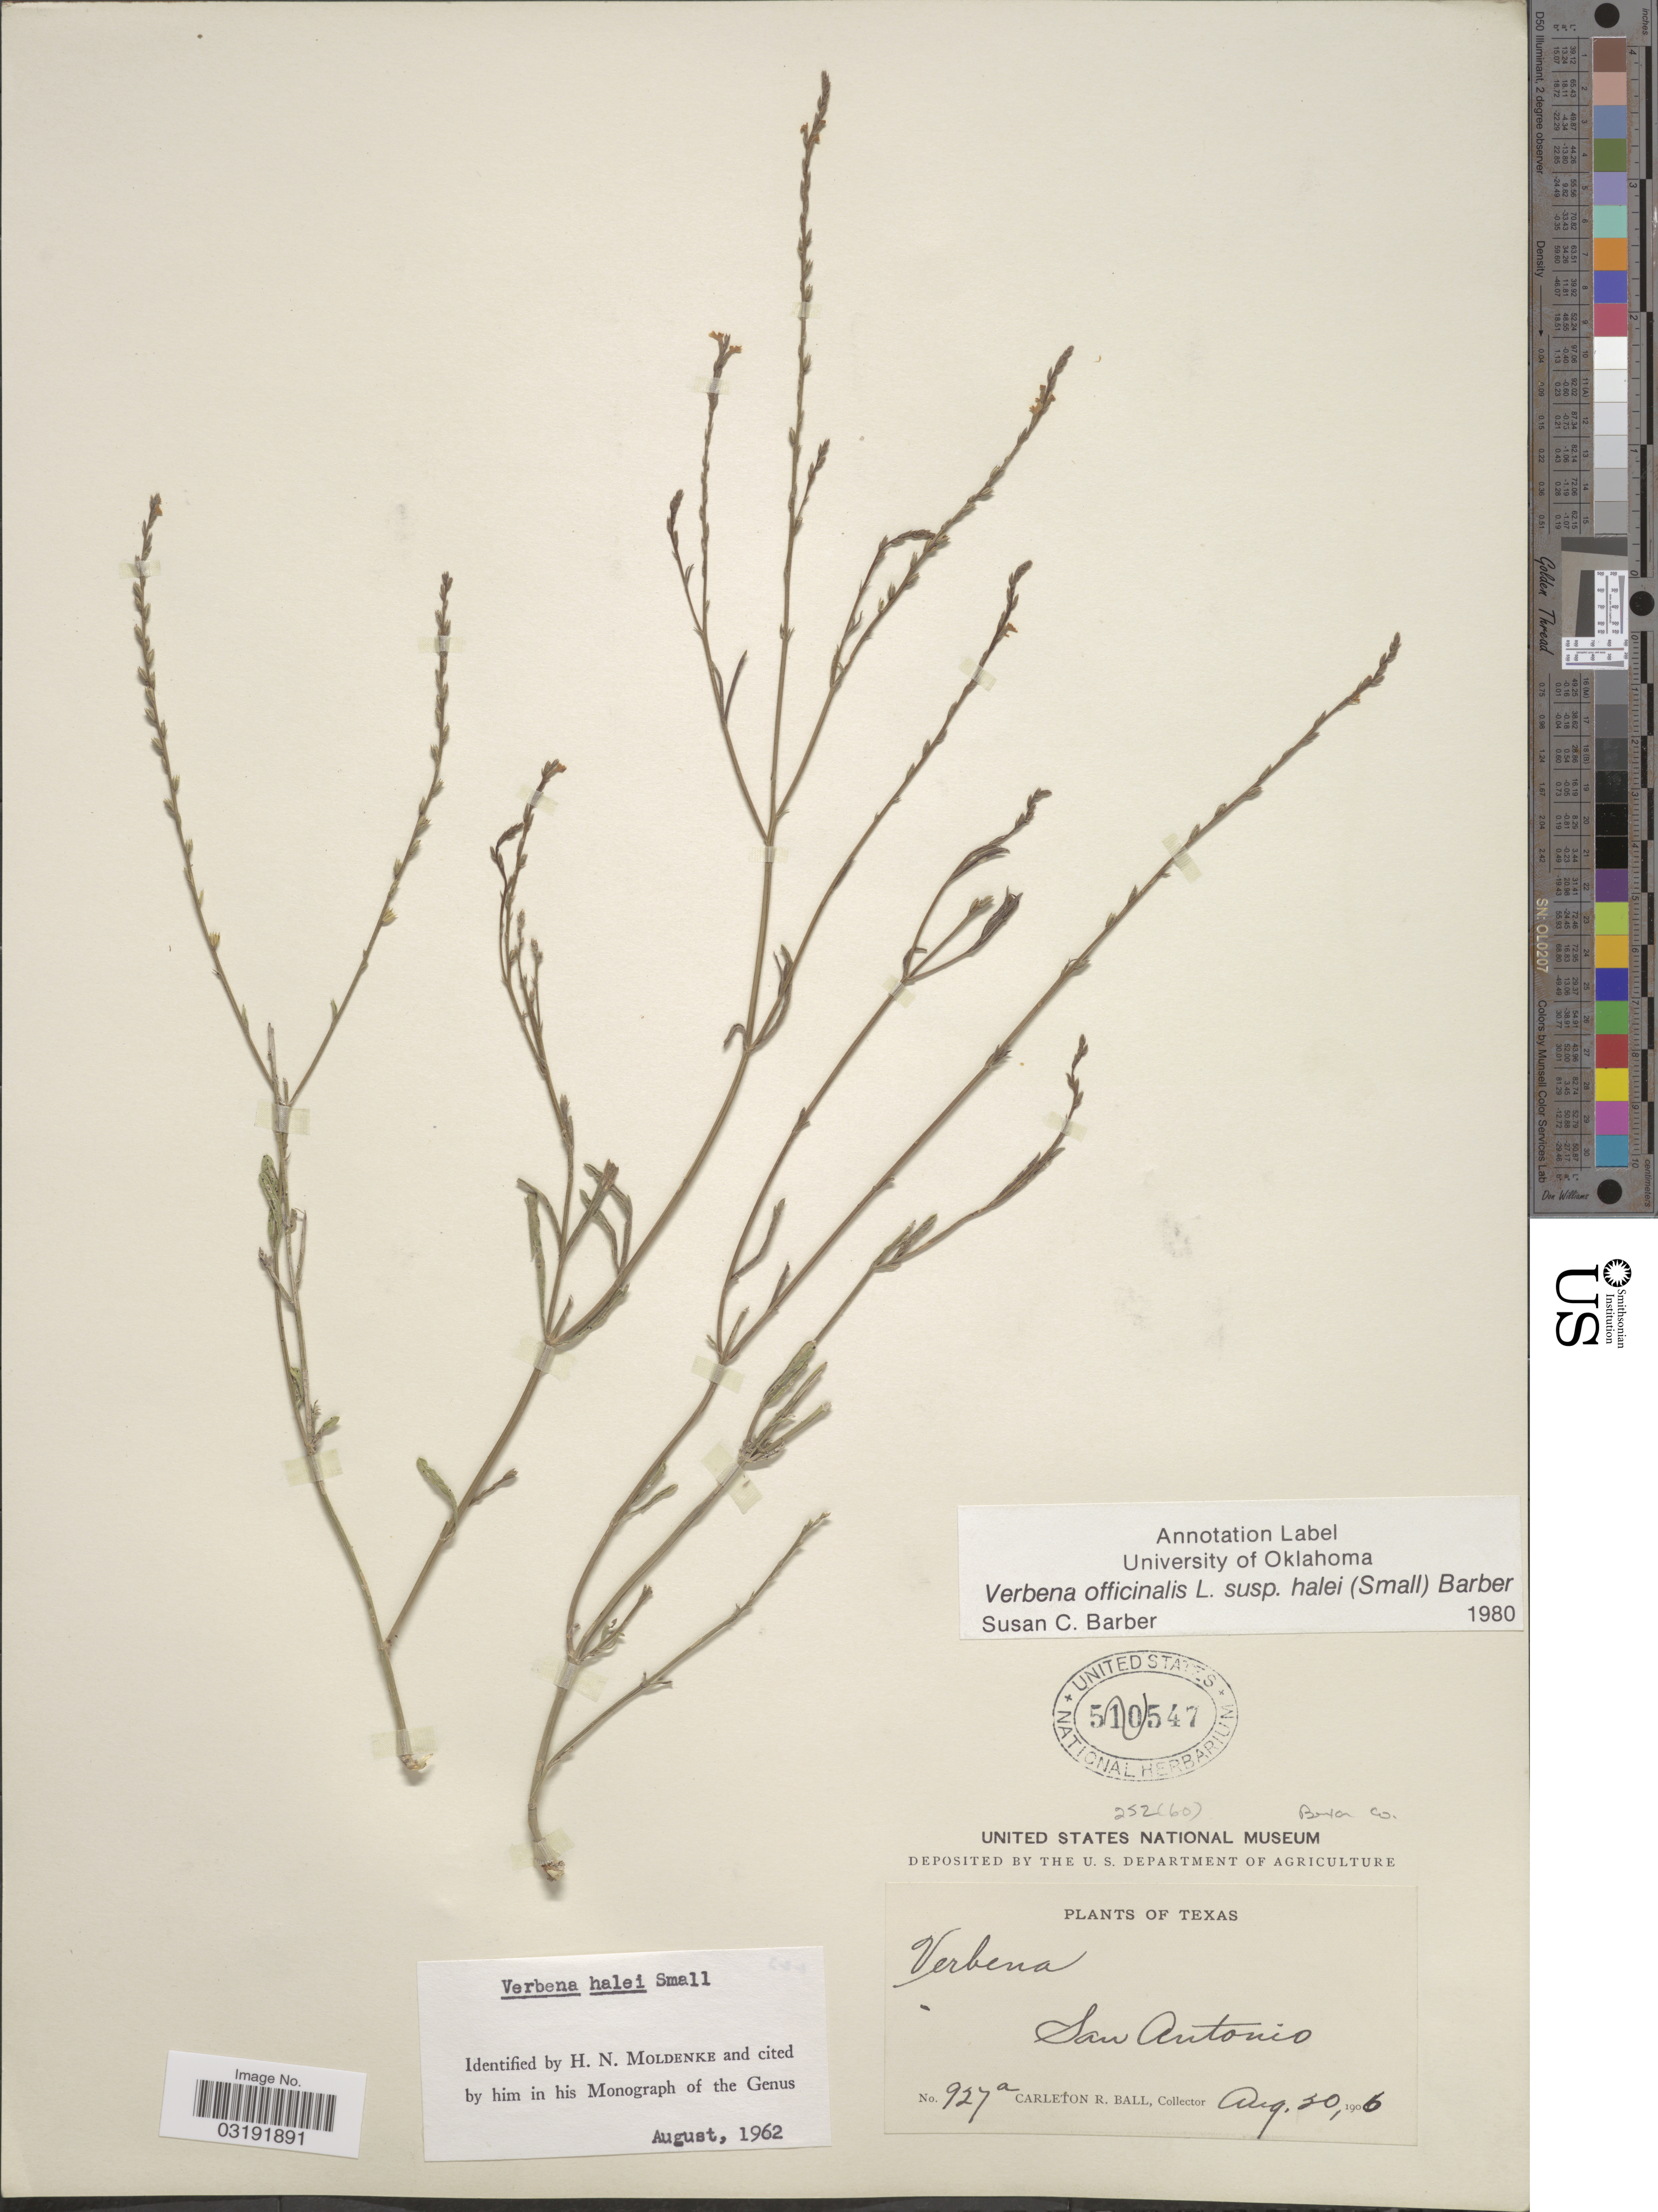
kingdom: Plantae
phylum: Tracheophyta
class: Magnoliopsida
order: Lamiales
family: Verbenaceae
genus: Verbena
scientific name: Verbena officinalis subsp. halei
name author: L.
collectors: C. R. Ball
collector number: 927a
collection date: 1906-08-30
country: United States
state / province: Texas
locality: Bexar Co. San Antonio.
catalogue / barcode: US 501547